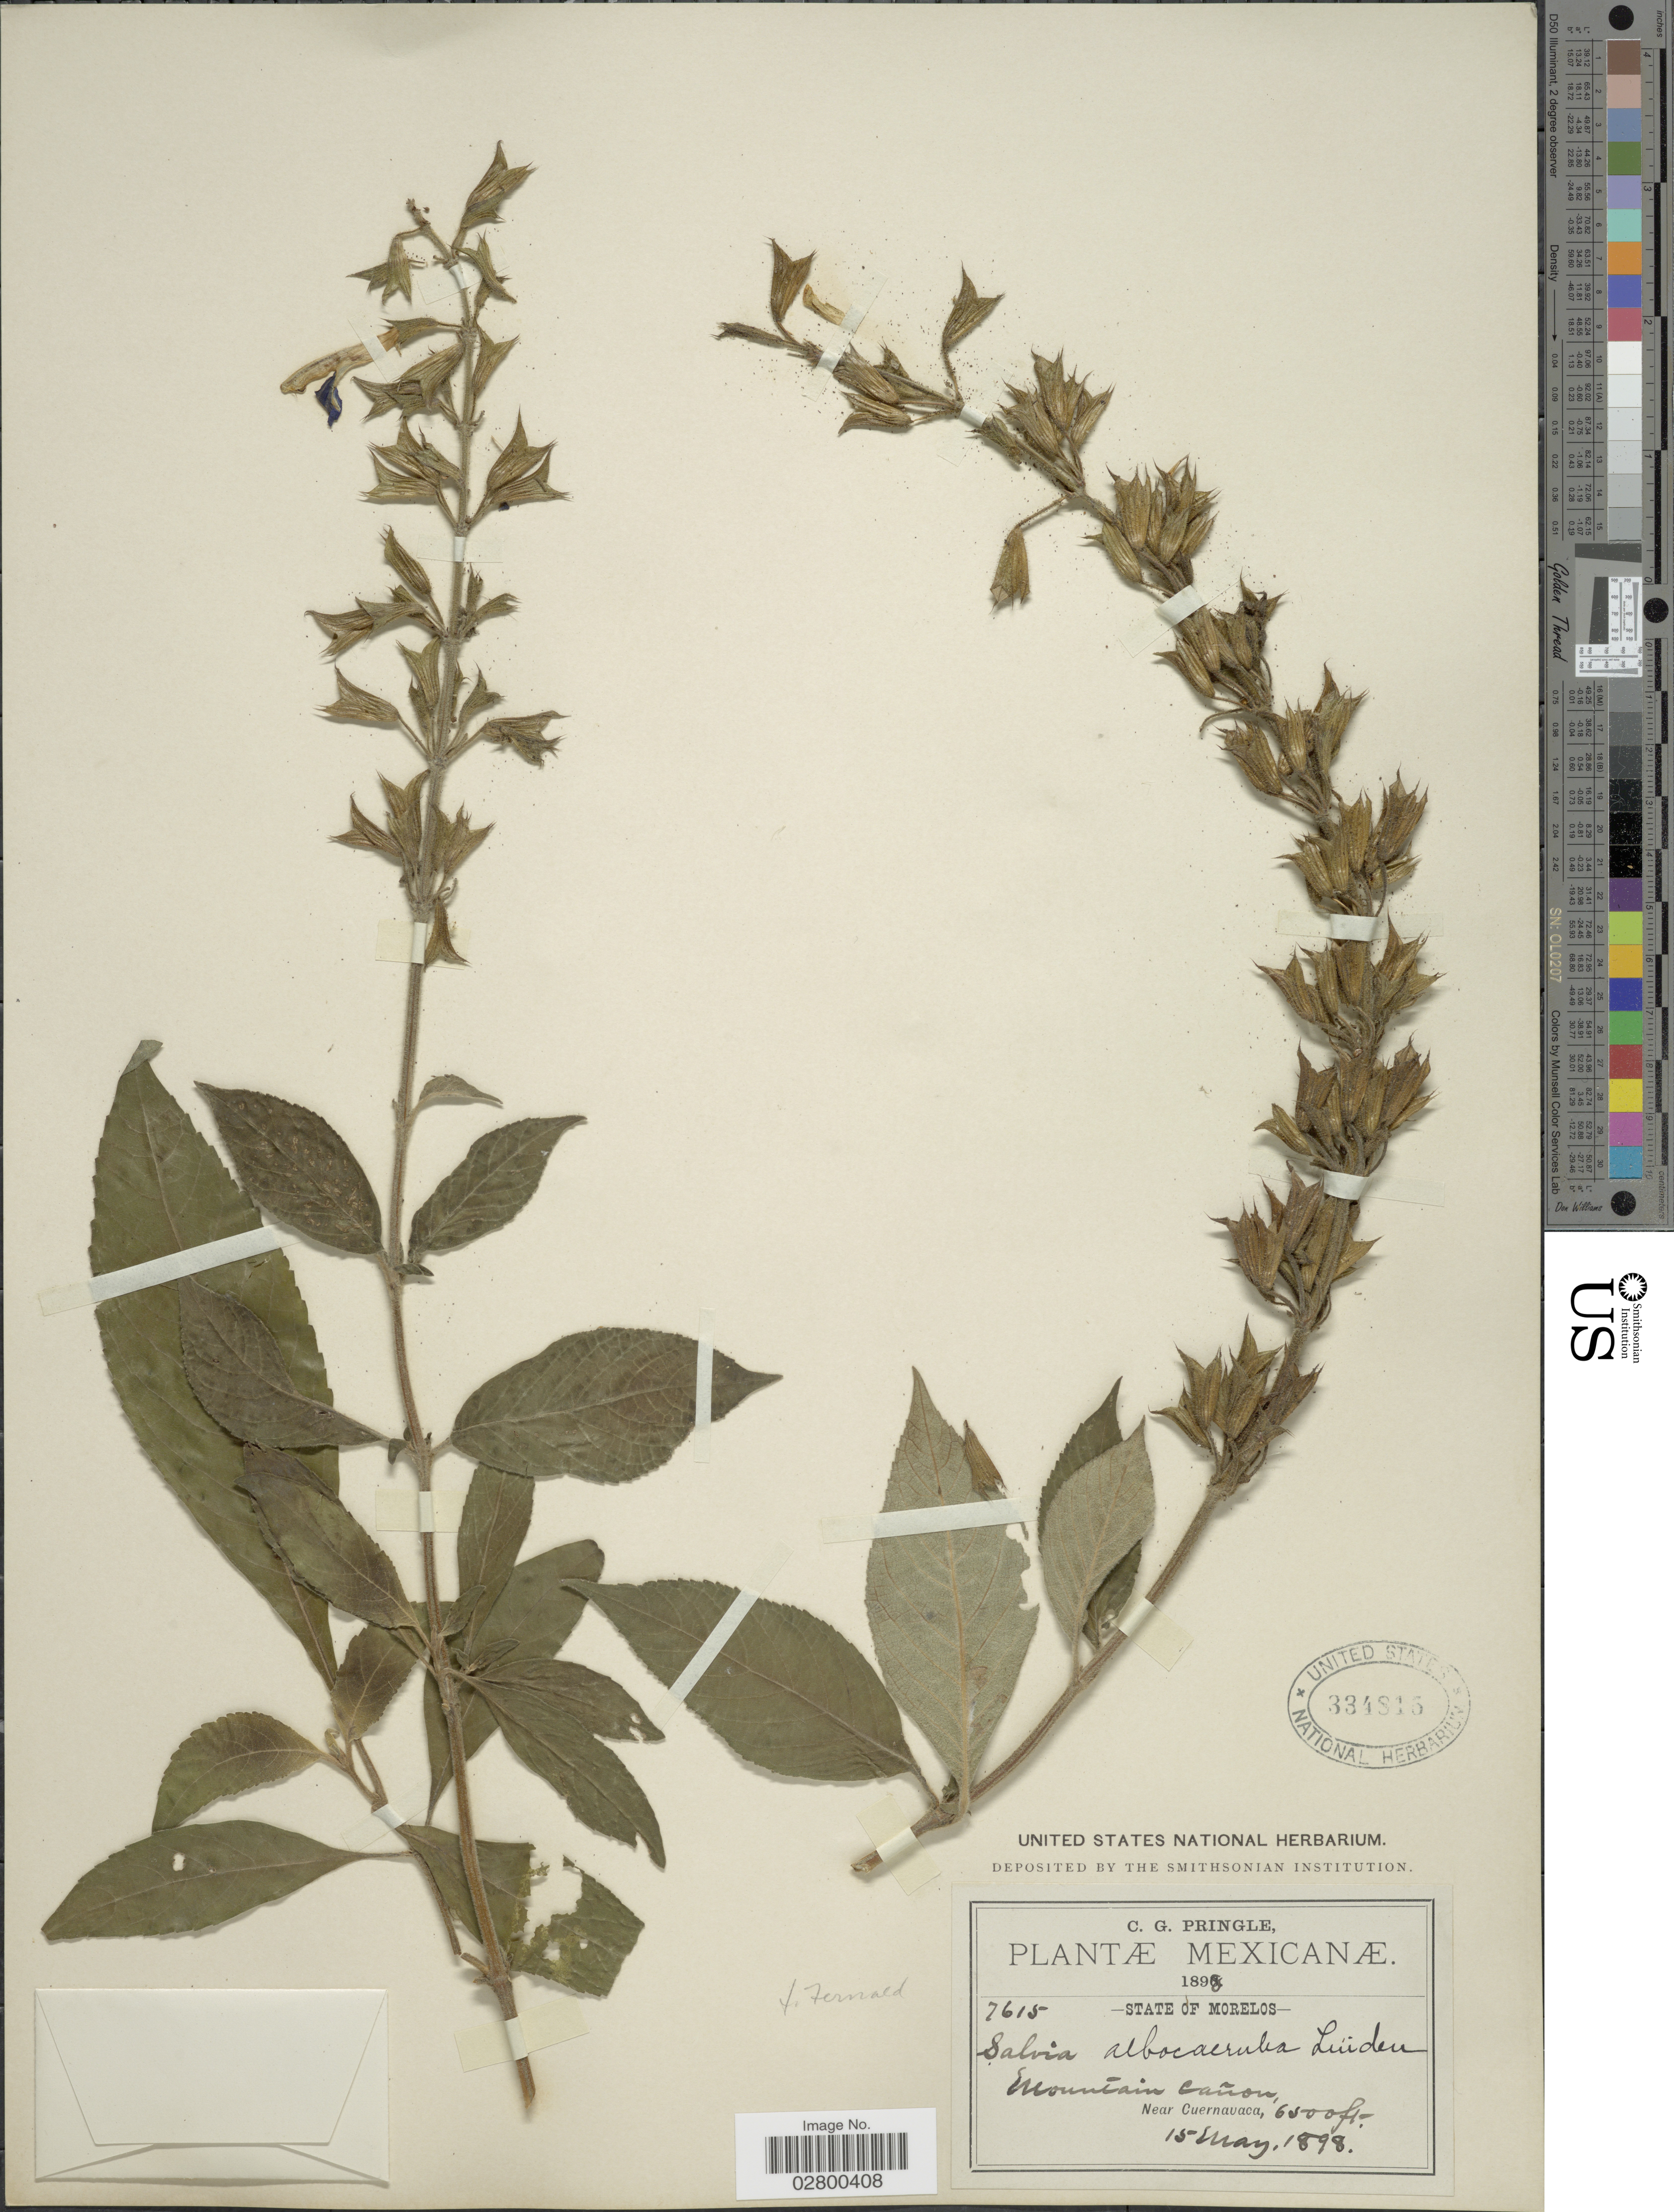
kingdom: Plantae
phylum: Tracheophyta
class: Magnoliopsida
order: Lamiales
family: Lamiaceae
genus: Salvia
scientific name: Salvia albocaerulea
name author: Linden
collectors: C. G. Pringle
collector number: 7615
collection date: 1898-05-15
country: Mexico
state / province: Morelos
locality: State of Morelos, Mountain Cañon, Near Cuernavaca.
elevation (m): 1981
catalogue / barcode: US 334816